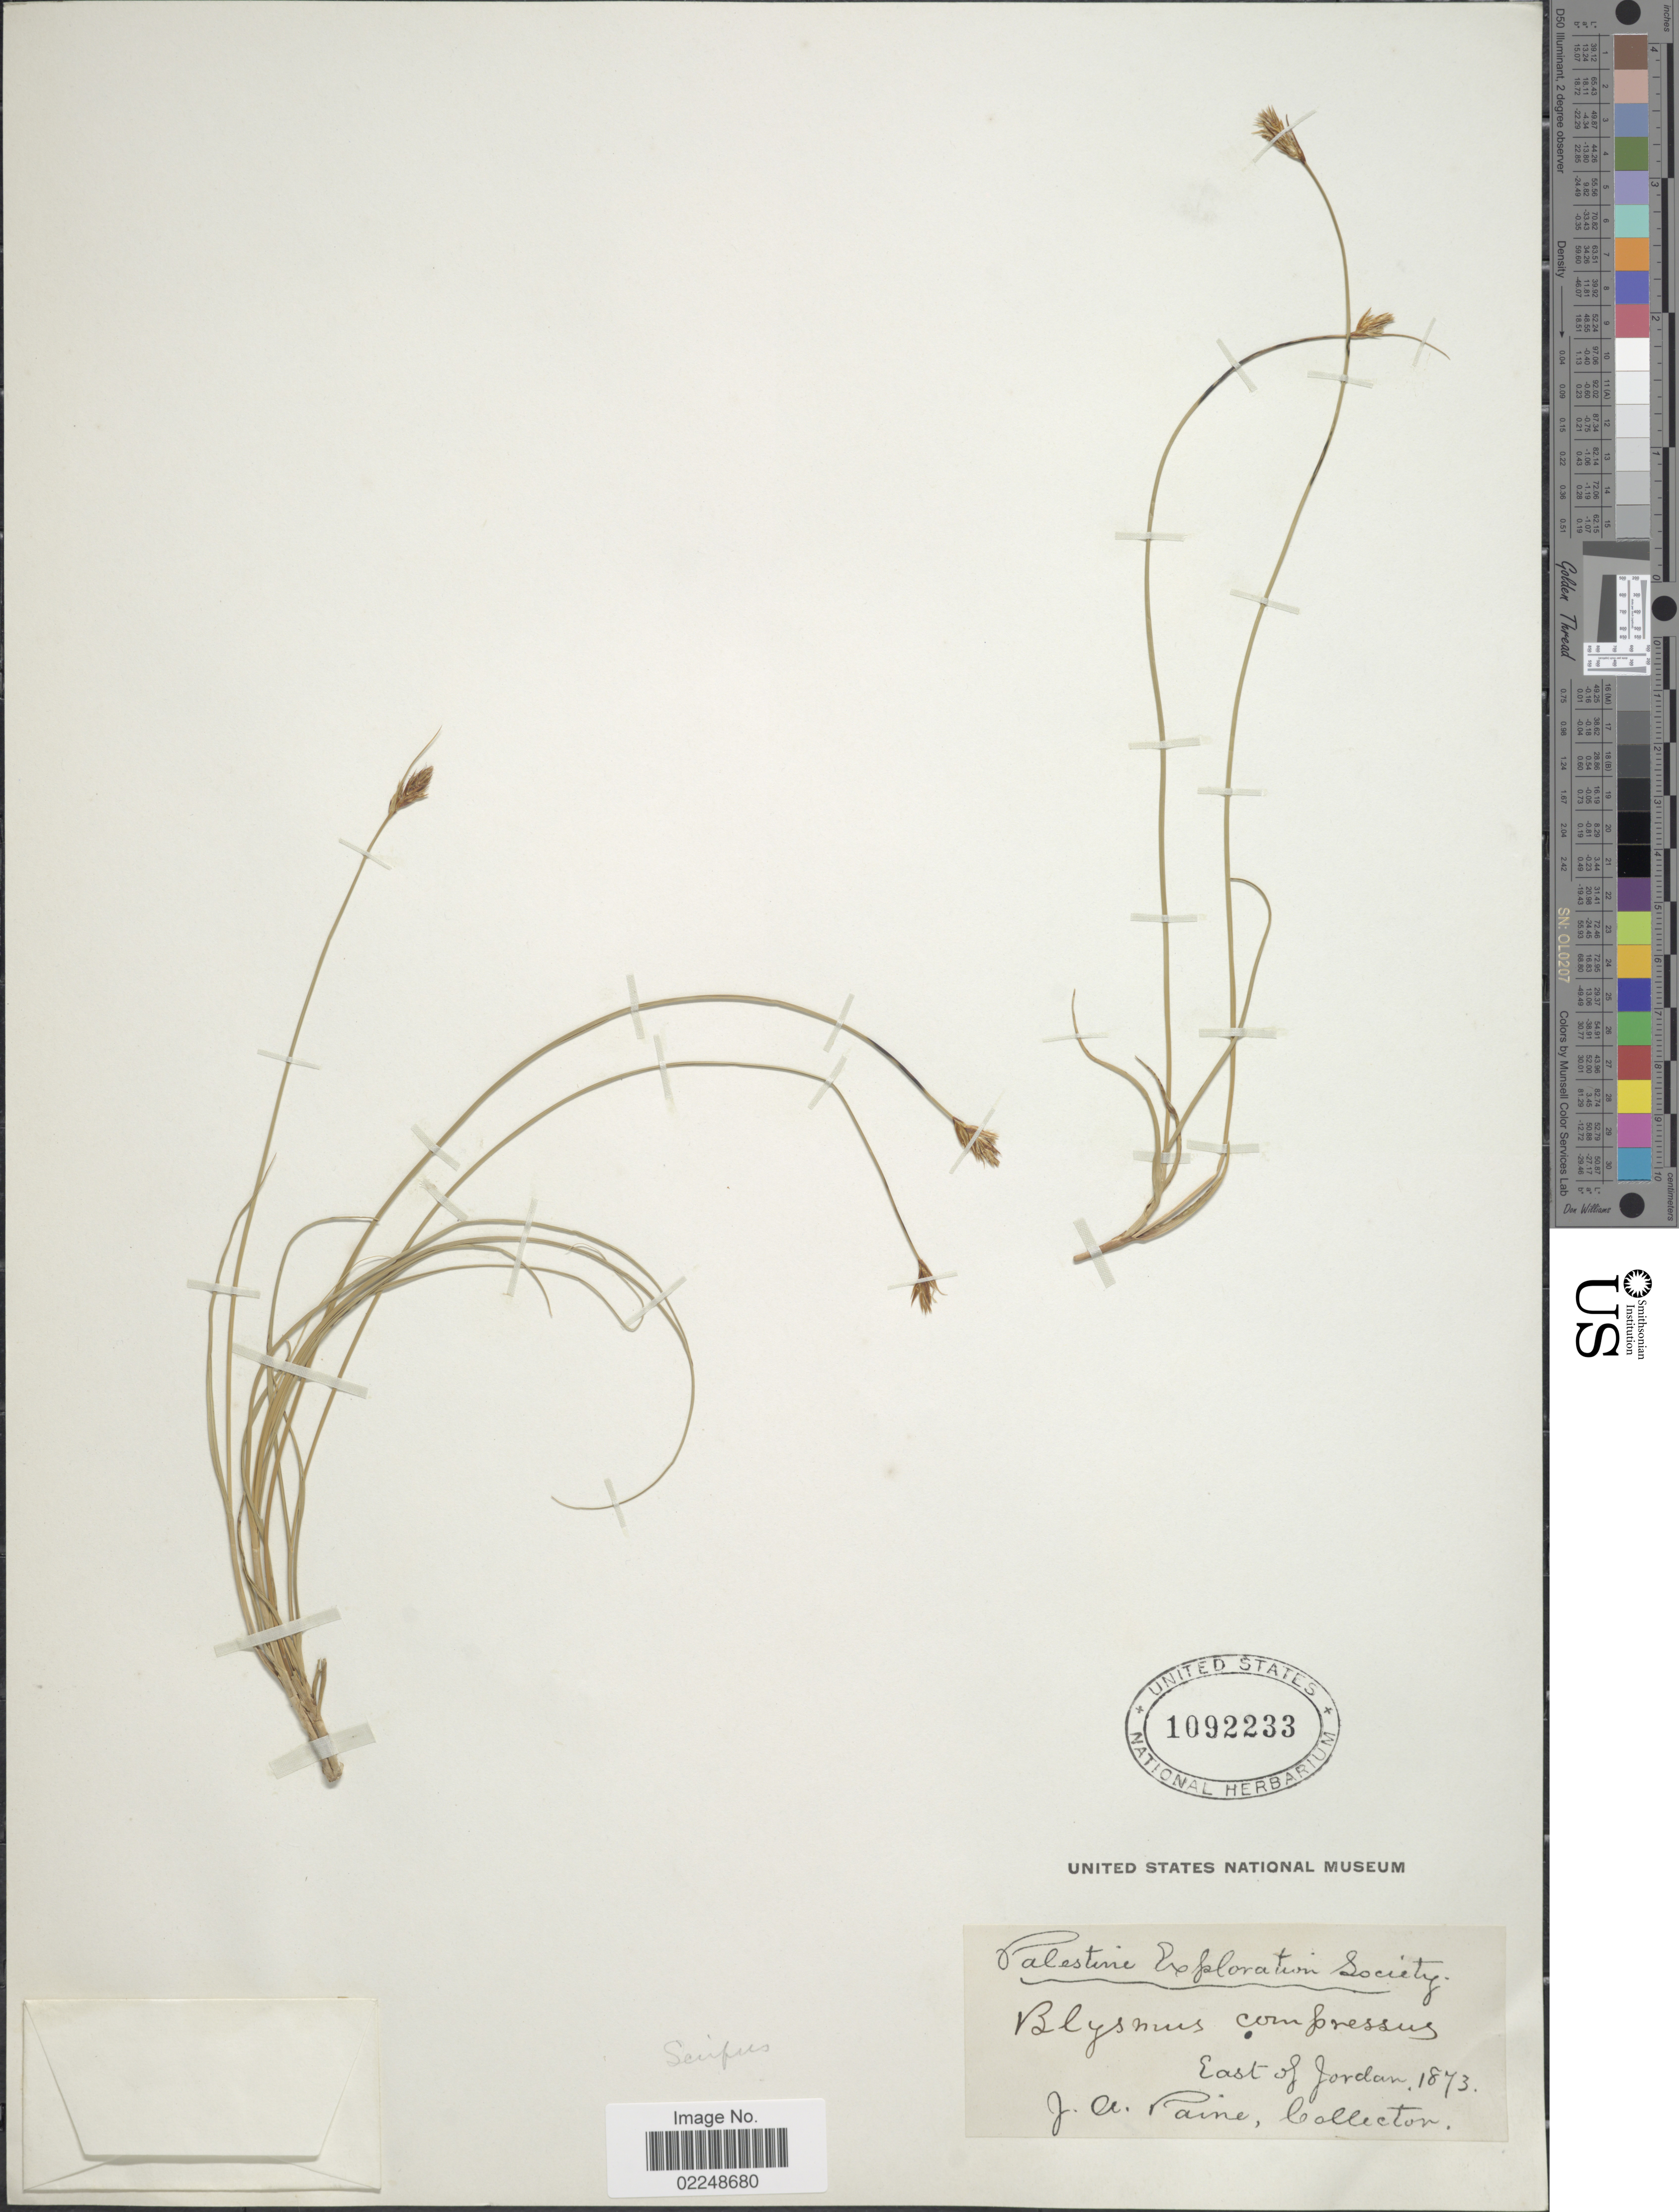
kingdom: Plantae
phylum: Tracheophyta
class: Liliopsida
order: Poales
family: Cyperaceae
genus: Blysmus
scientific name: Blysmus compressus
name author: (L.) Panzer ex Link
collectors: J. A. Paine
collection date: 1873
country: Jordan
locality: Palestine Exploration Society, East of Jordan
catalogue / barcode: US 1092233